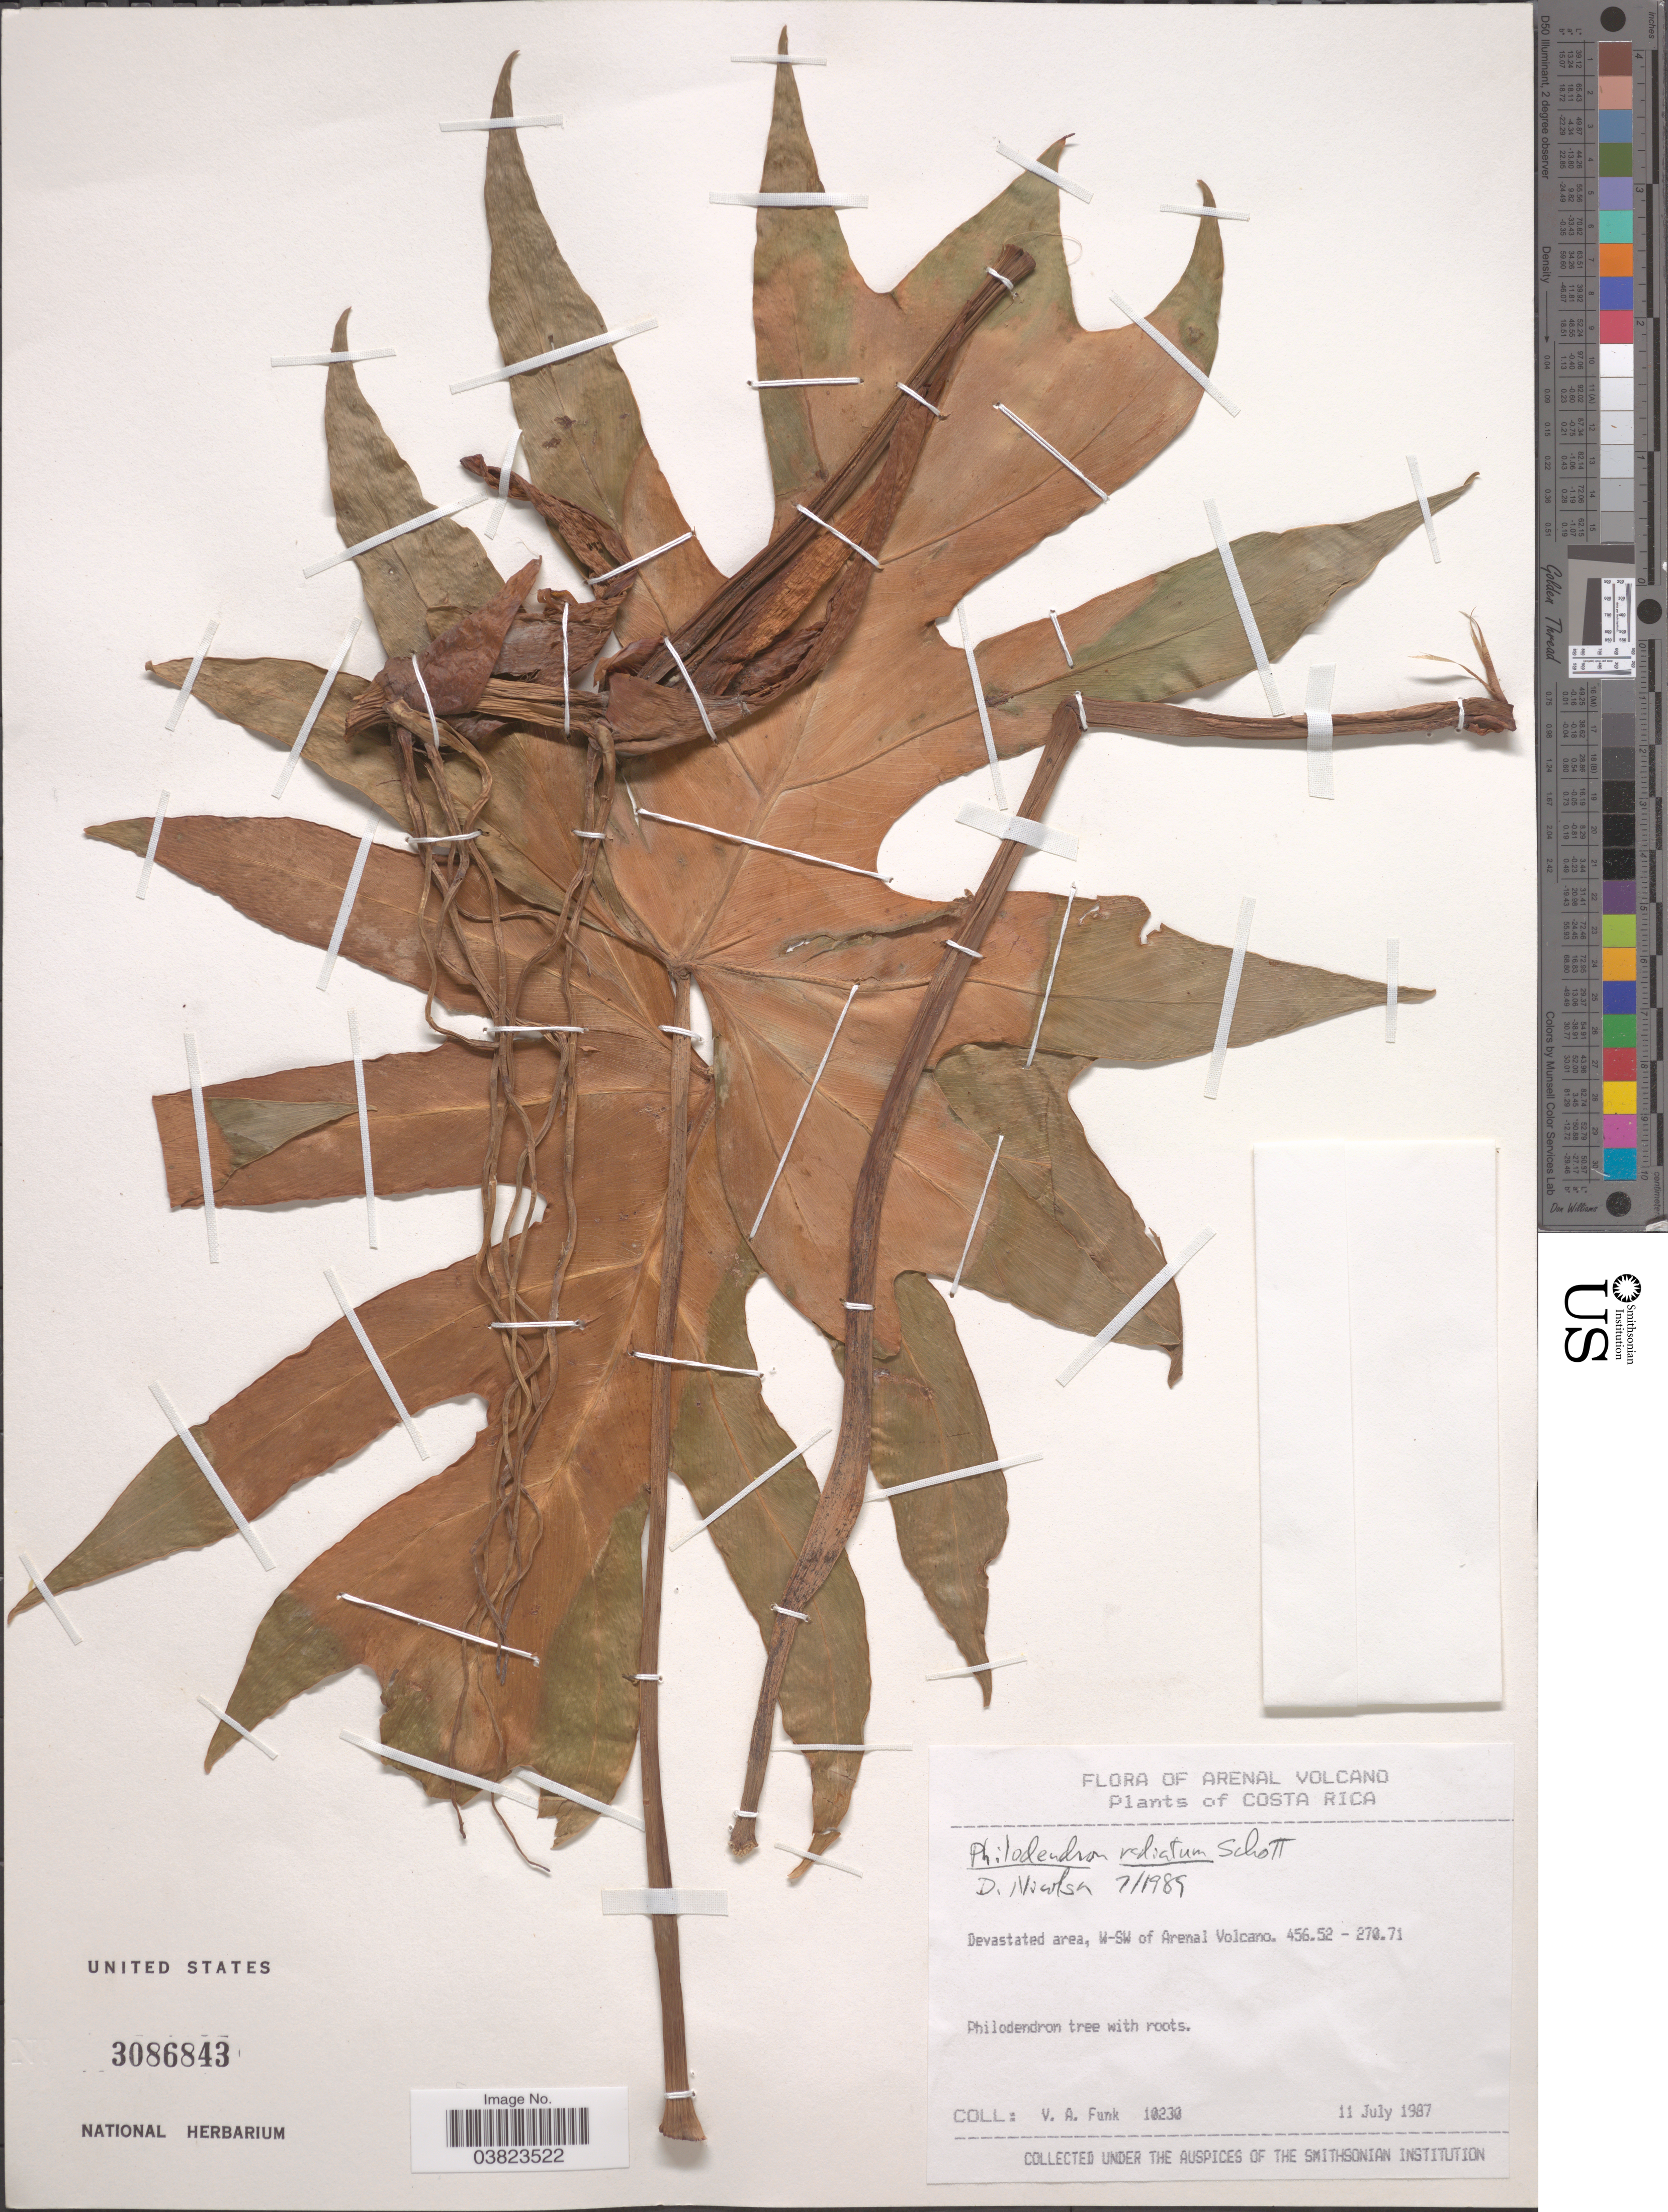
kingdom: Plantae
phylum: Tracheophyta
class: Liliopsida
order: Alismatales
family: Araceae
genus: Philodendron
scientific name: Philodendron radiatum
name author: Schott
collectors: V. Funk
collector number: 10230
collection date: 1987-07-11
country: Costa Rica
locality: Arenal Volcano. Devastated area, W-SW of Arenal Volcano. 456.52 - 270.71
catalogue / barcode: US 3086843